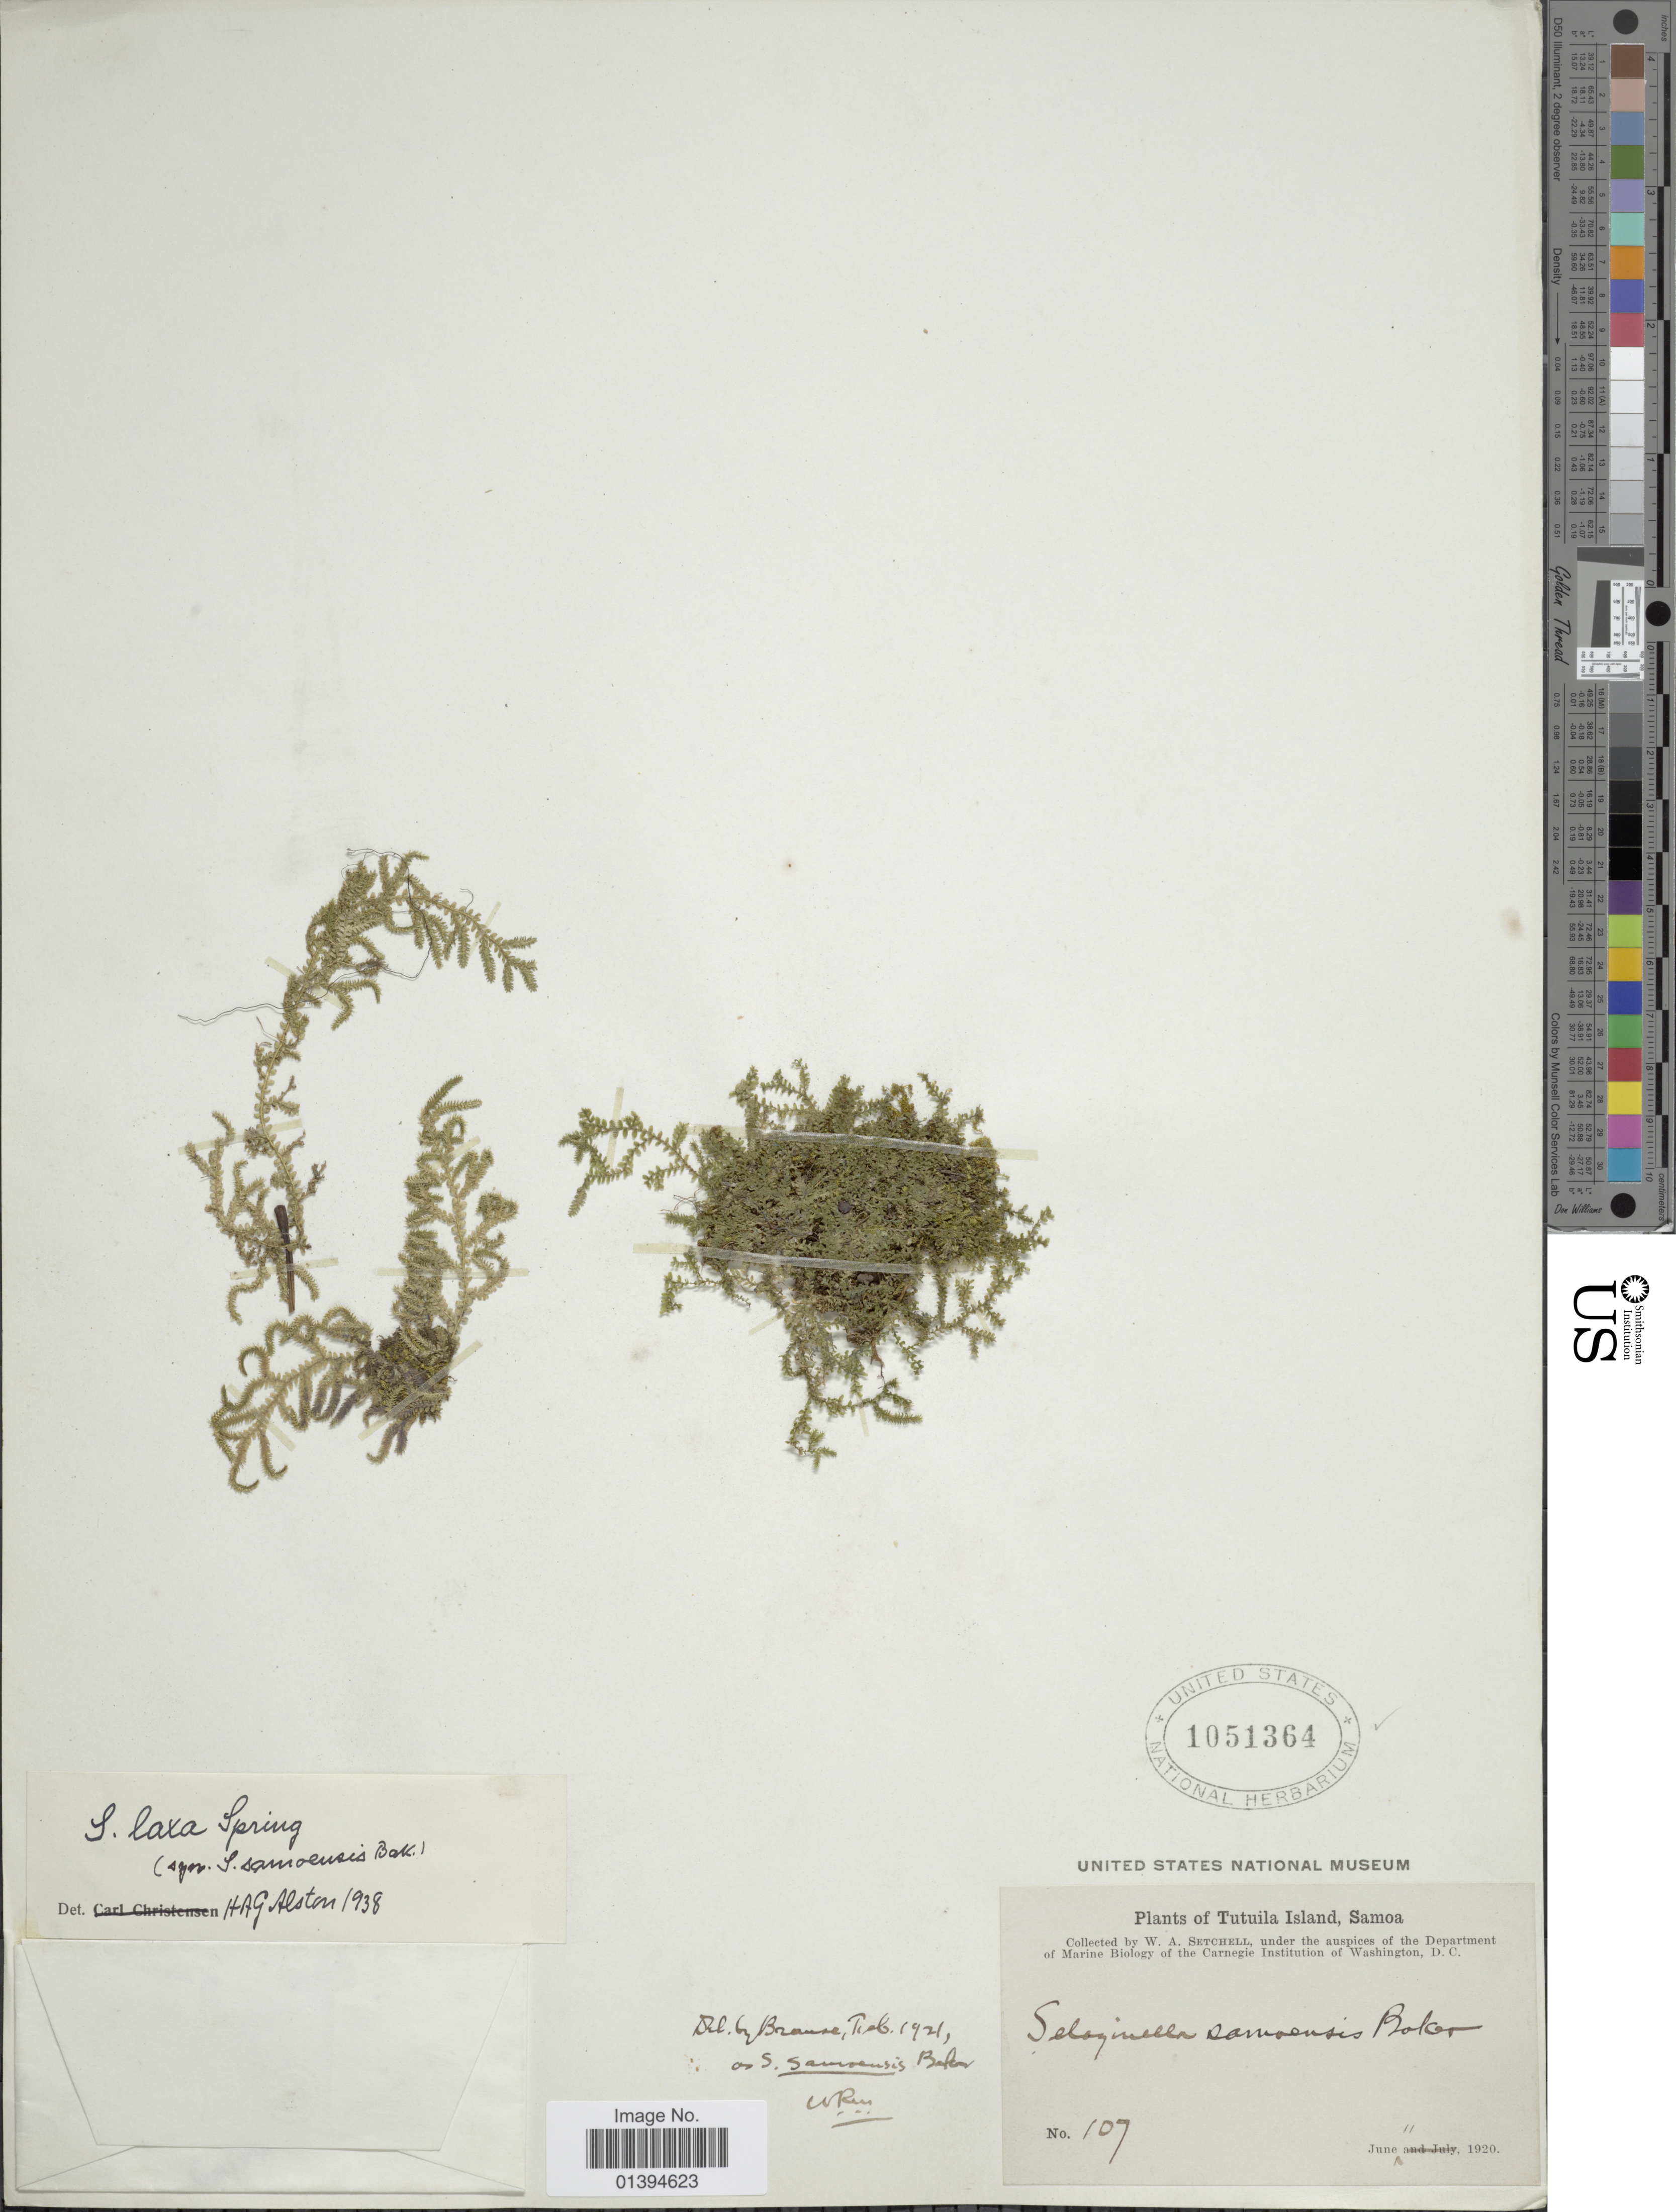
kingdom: Plantae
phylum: Tracheophyta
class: Lycopodiopsida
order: Selaginellales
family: Selaginellaceae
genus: Selaginella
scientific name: Selaginella laxa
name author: Spring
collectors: W. Setchell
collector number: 107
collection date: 1920-06-11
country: American Samoa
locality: Tutuila Island, Samoa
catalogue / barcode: US 1051364